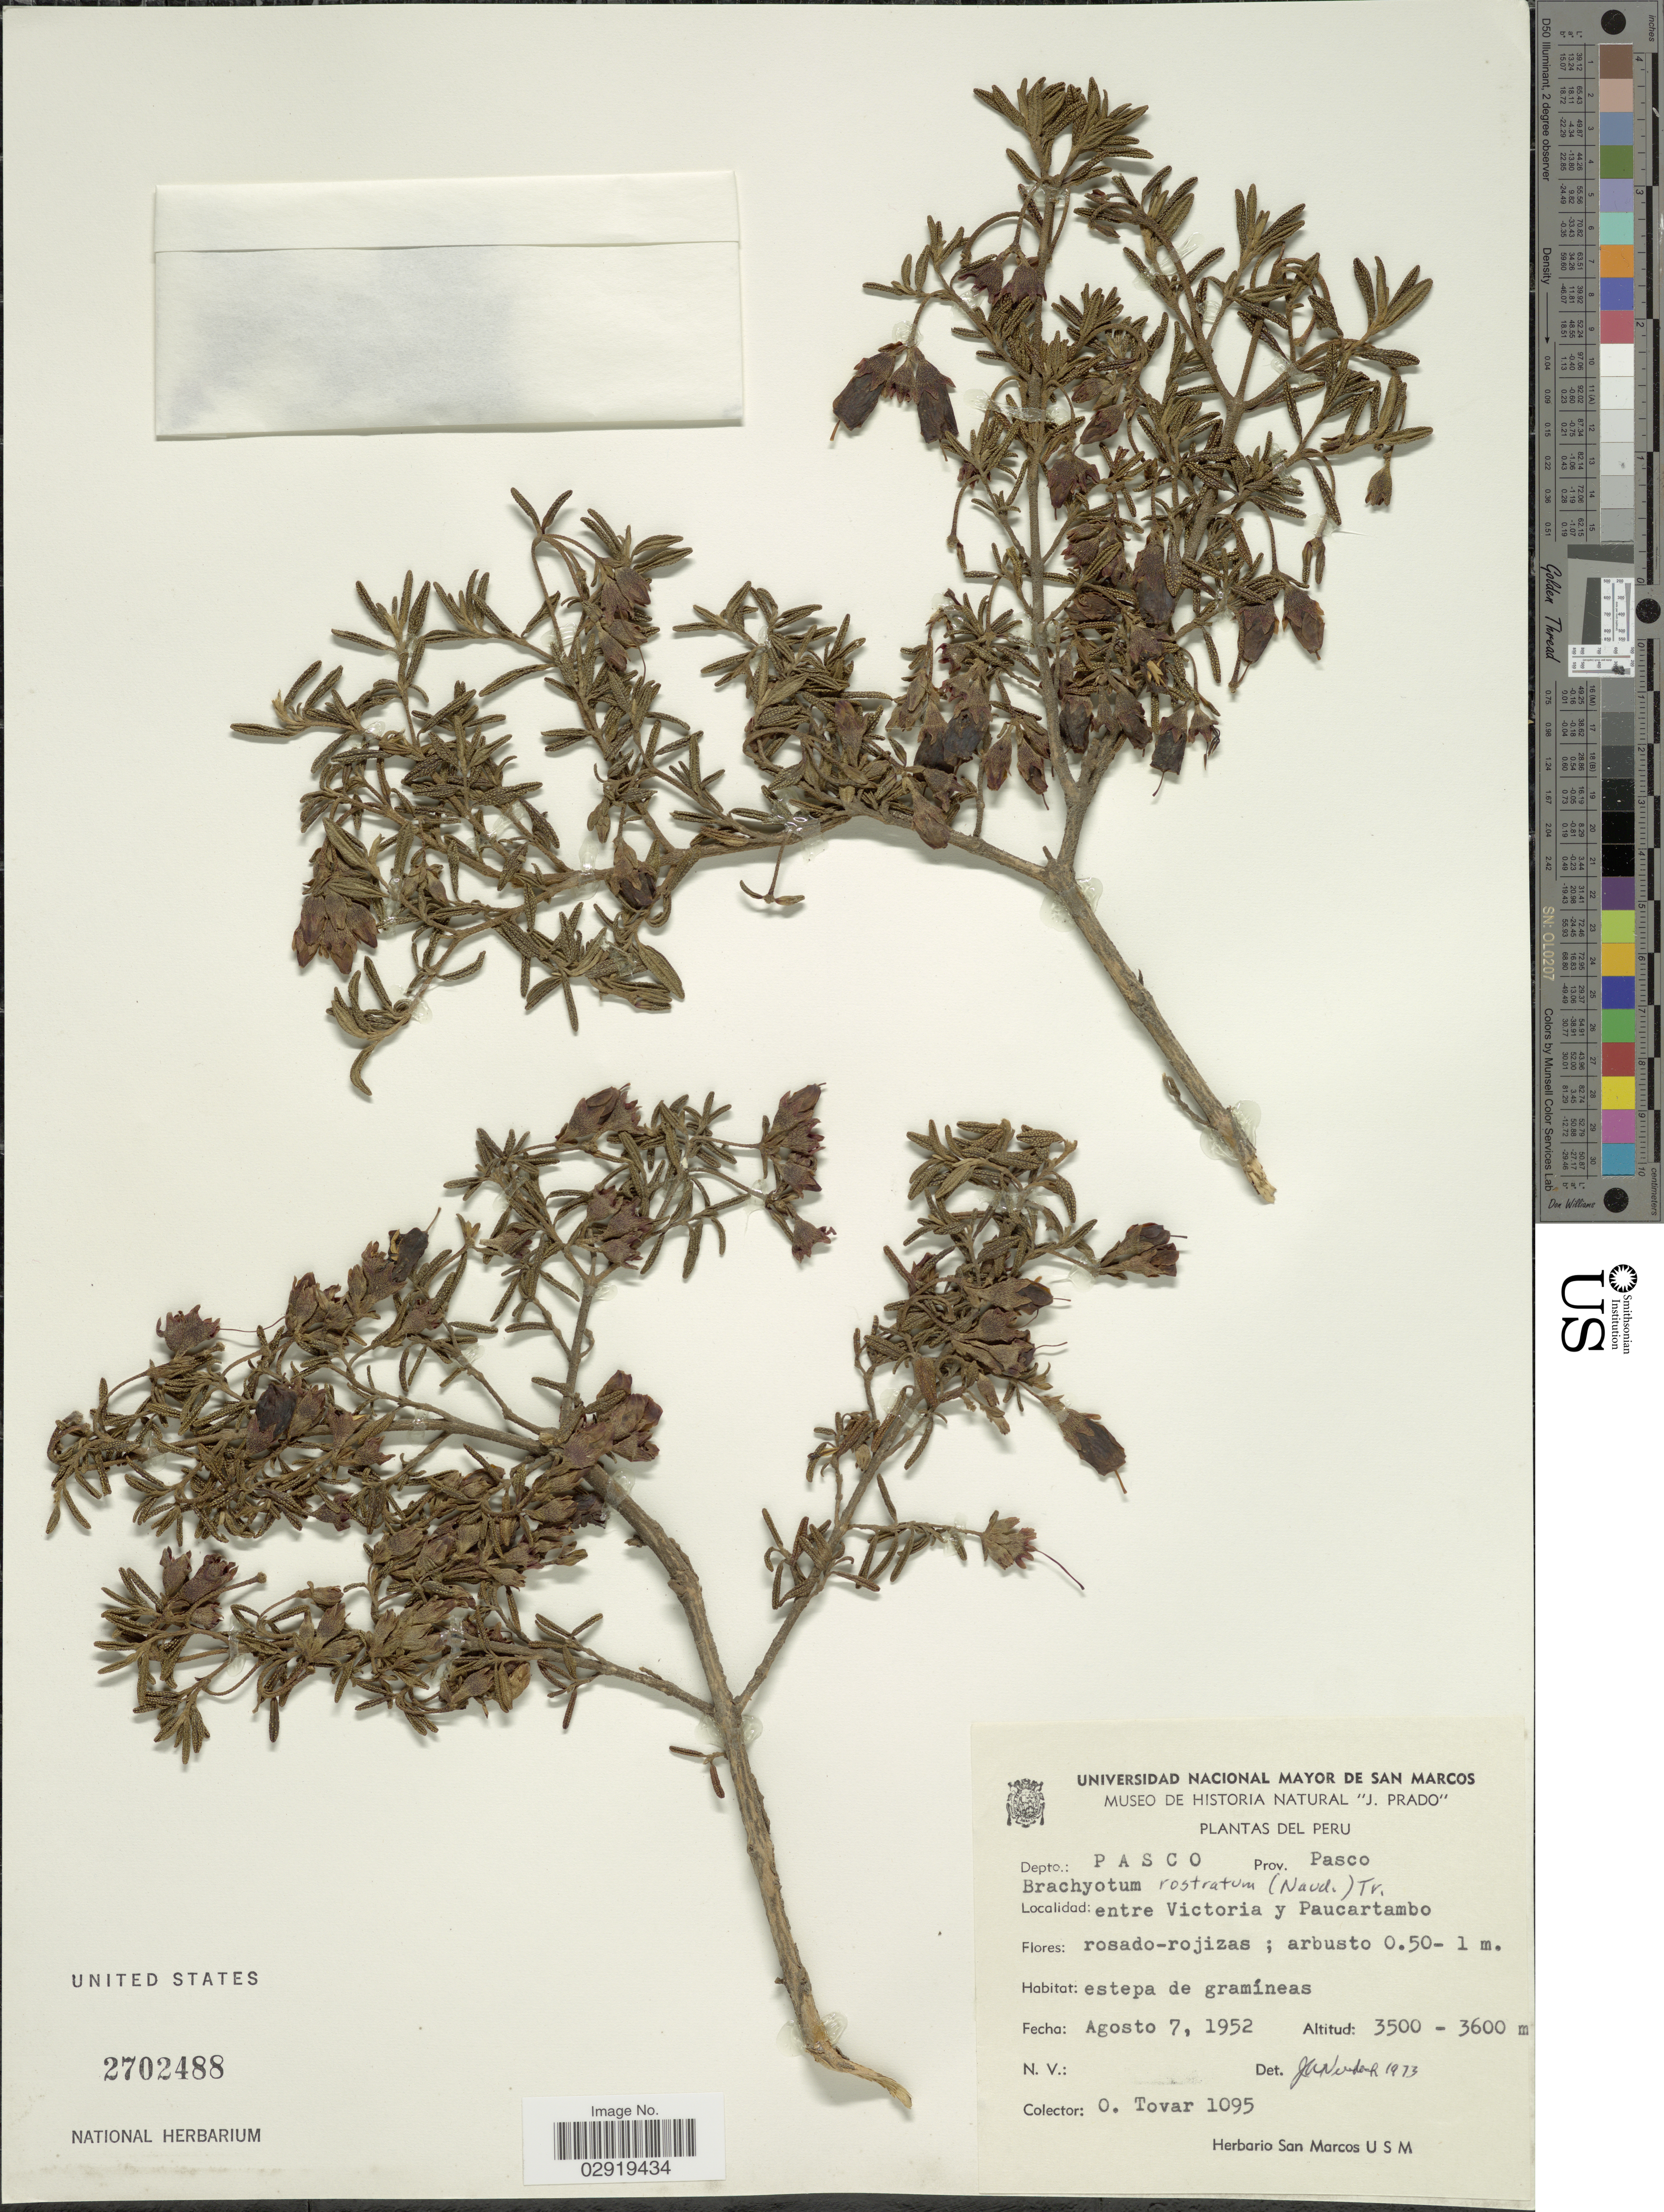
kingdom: Plantae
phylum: Tracheophyta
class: Magnoliopsida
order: Myrtales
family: Melastomataceae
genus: Brachyotum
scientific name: Brachyotum rostratum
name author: (Naudin) Triana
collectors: Ó. Tovar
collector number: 1095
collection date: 1952-08-07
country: Peru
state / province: Pasco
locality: Depto.: Pasco. Prov. Pasco. Entre Victoria y Paucartambo.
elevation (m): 3500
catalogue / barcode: US 2702488